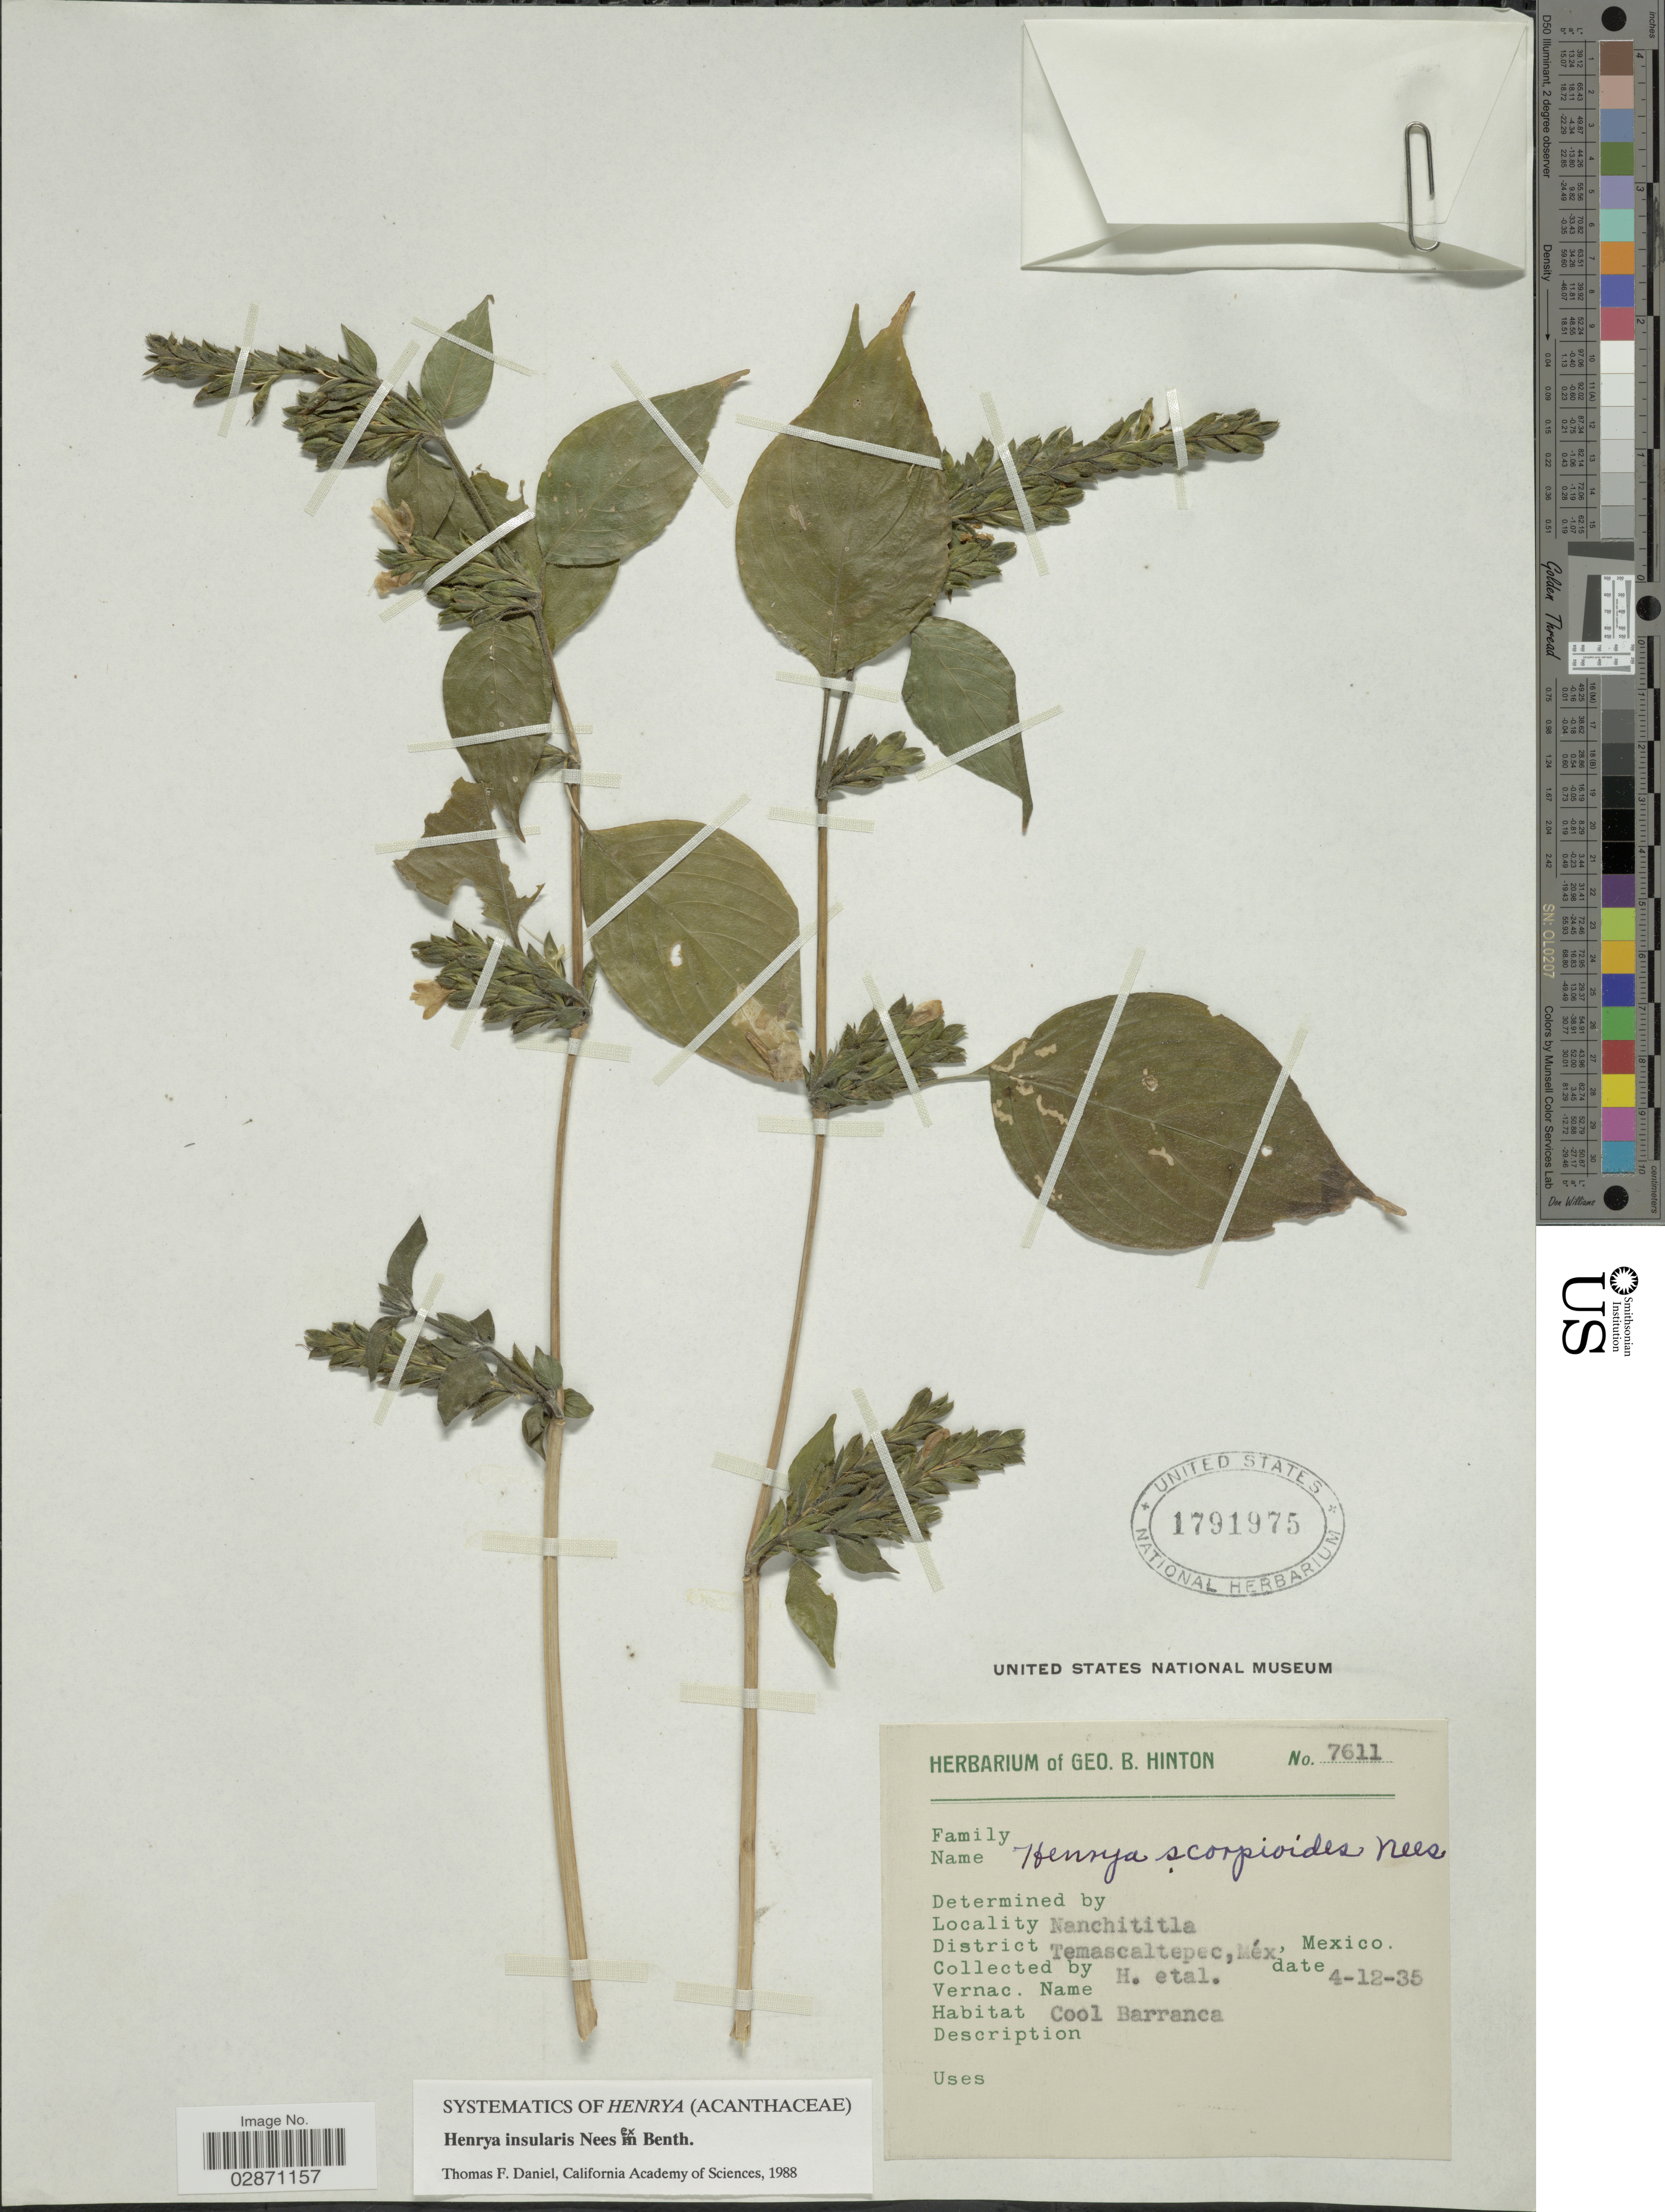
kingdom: Plantae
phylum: Tracheophyta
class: Magnoliopsida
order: Lamiales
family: Acanthaceae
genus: Henrya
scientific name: Henrya insularis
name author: Nees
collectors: G. B. Hinton & et al.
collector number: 7611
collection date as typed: Transcribed d/m/y: 4/12/35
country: Mexico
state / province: México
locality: Nanchititla. District Temascaltepec.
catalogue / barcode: US 1791975